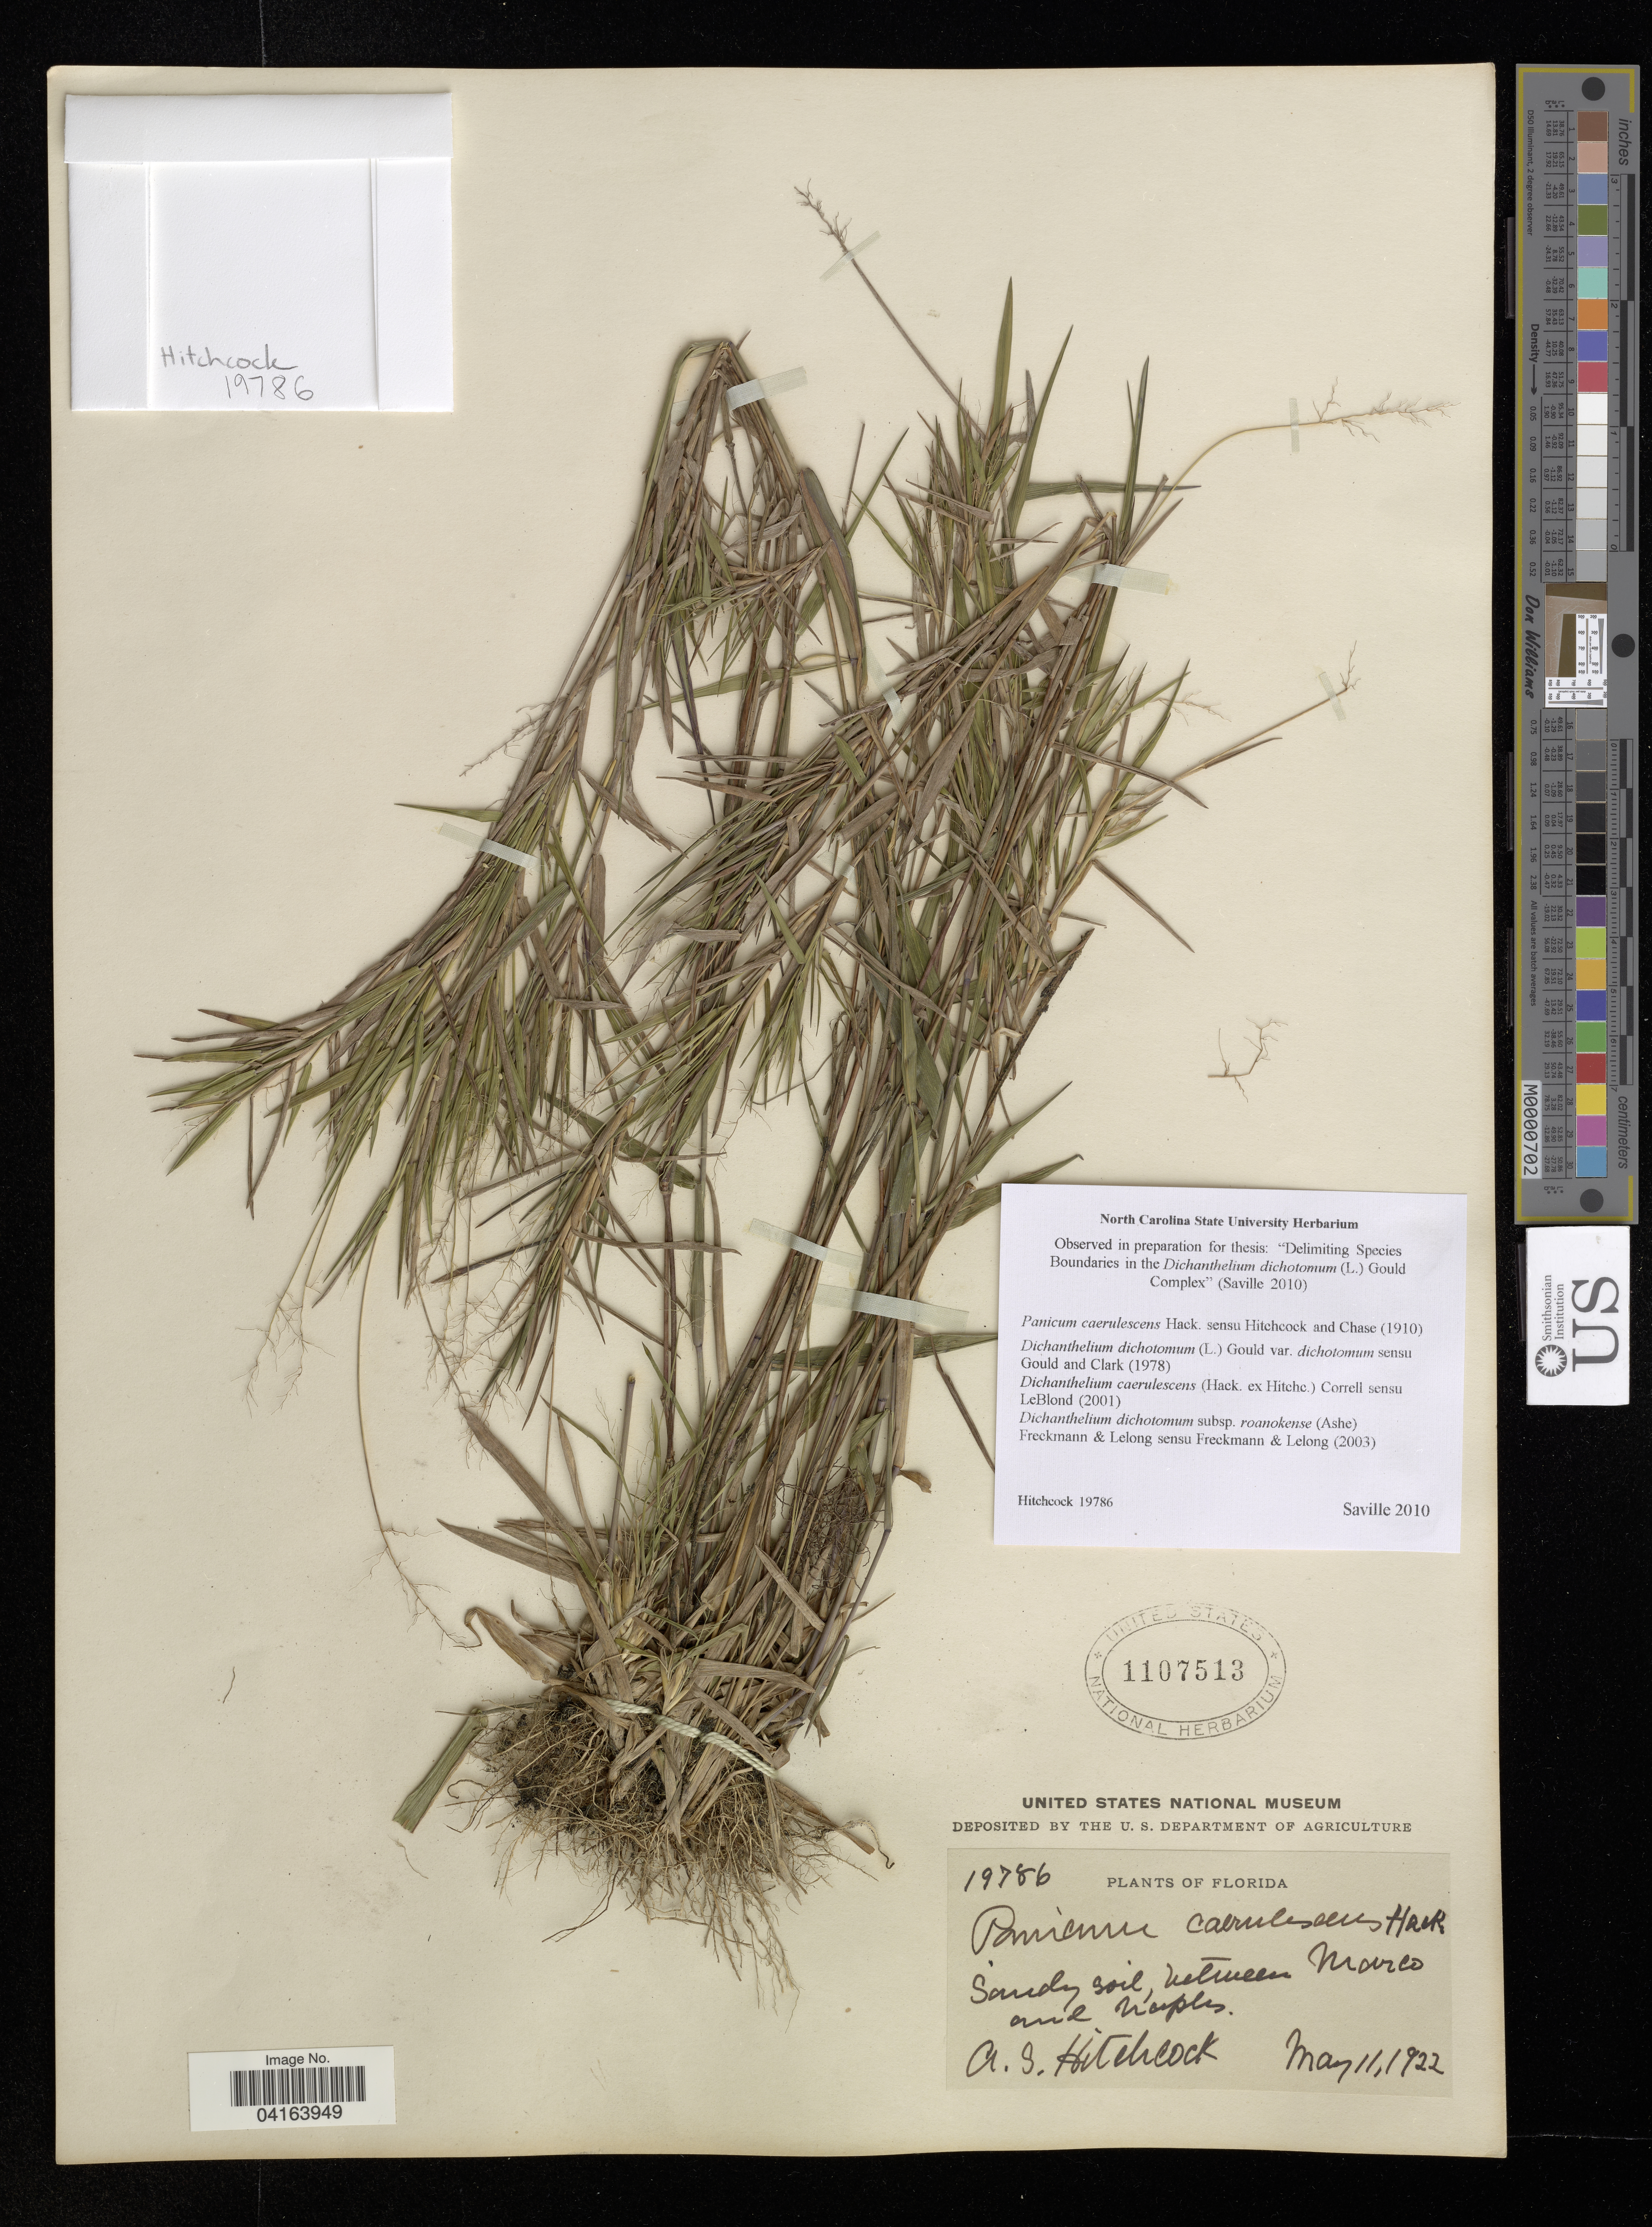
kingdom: Plantae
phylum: Tracheophyta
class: Liliopsida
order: Poales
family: Poaceae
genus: Dichanthelium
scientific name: Dichanthelium dichotomum subsp. roanokense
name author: (Ashe) LeBlond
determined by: Saville, A. C., (NCSC), North Carolina State University (UNITED STATES)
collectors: A. Hitchcock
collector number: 19786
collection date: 1922-05-11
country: United States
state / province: Florida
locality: Between Marco and Naples.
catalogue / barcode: US 1107513